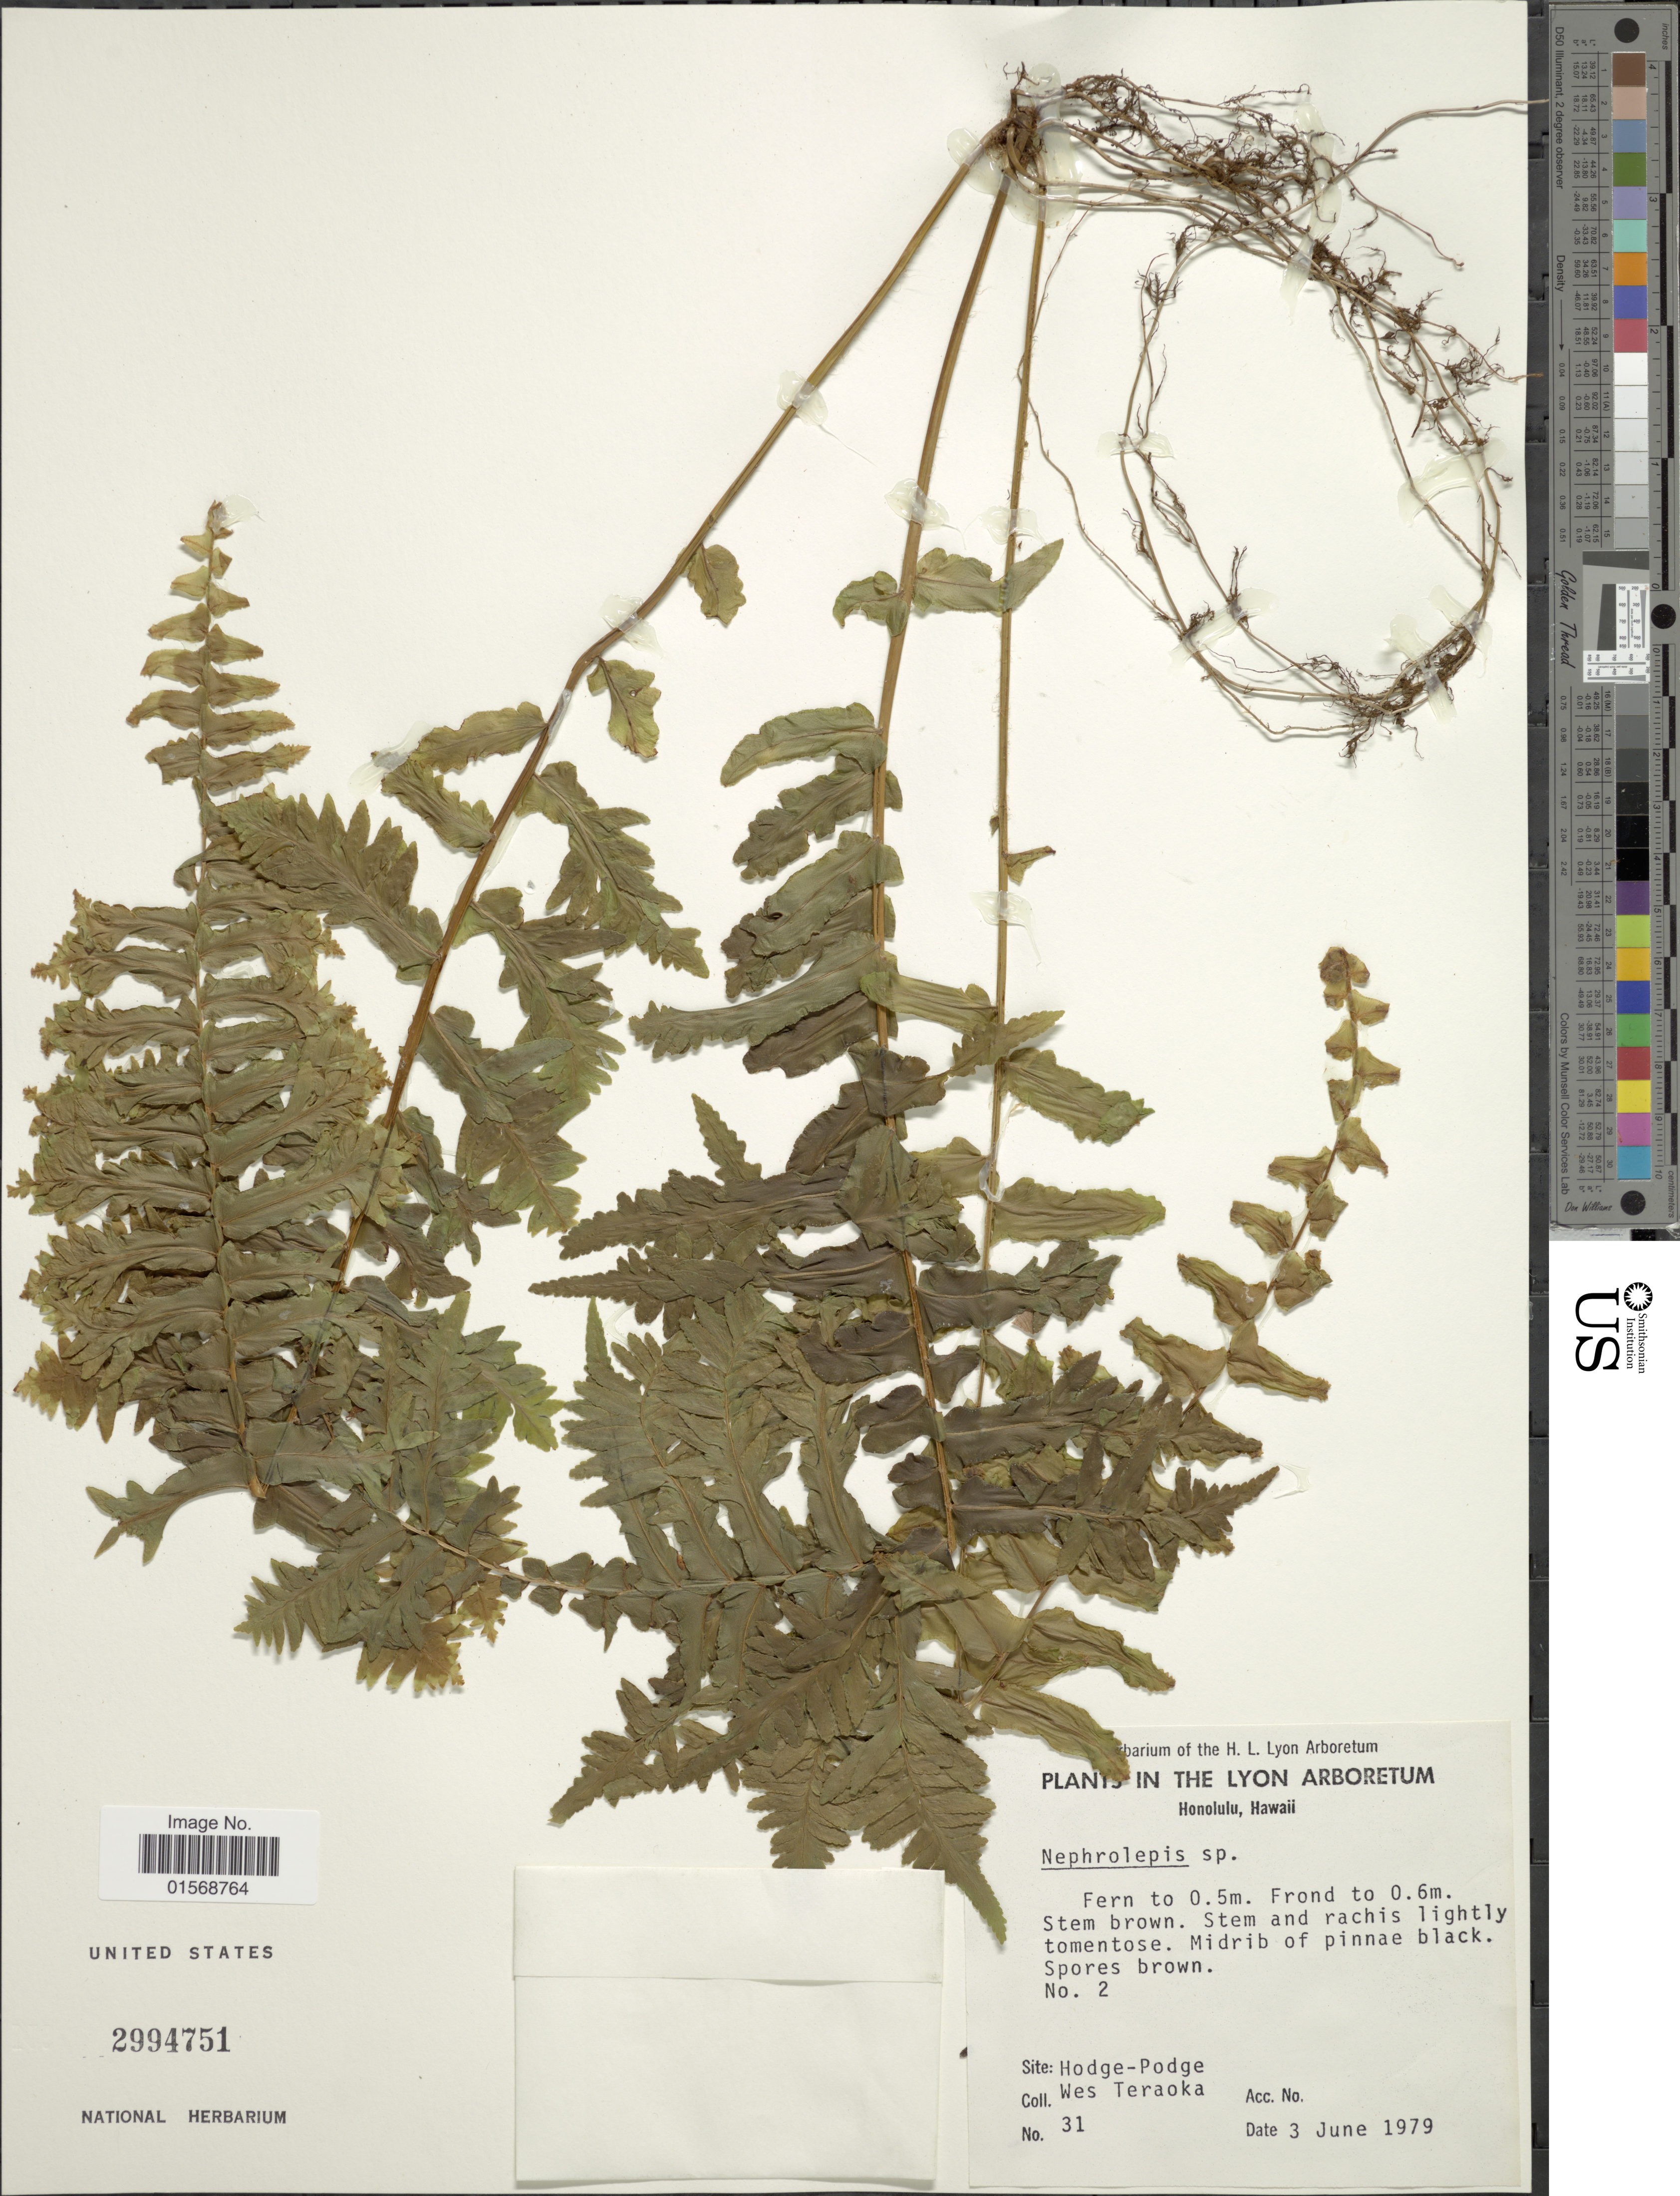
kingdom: Plantae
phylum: Tracheophyta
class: Polypodiopsida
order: Polypodiales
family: Nephrolepidaceae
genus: Nephrolepis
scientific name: Nephrolepis floccigera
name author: (Blume) T. Moore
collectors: W. Teraoka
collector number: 31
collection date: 1979-06-03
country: United States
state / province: Hawaii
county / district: Honolulu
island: Oahu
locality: Lyon Arboretum, Hobolulu, Hawaii, Hodge-Podge.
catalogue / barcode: US 2994751